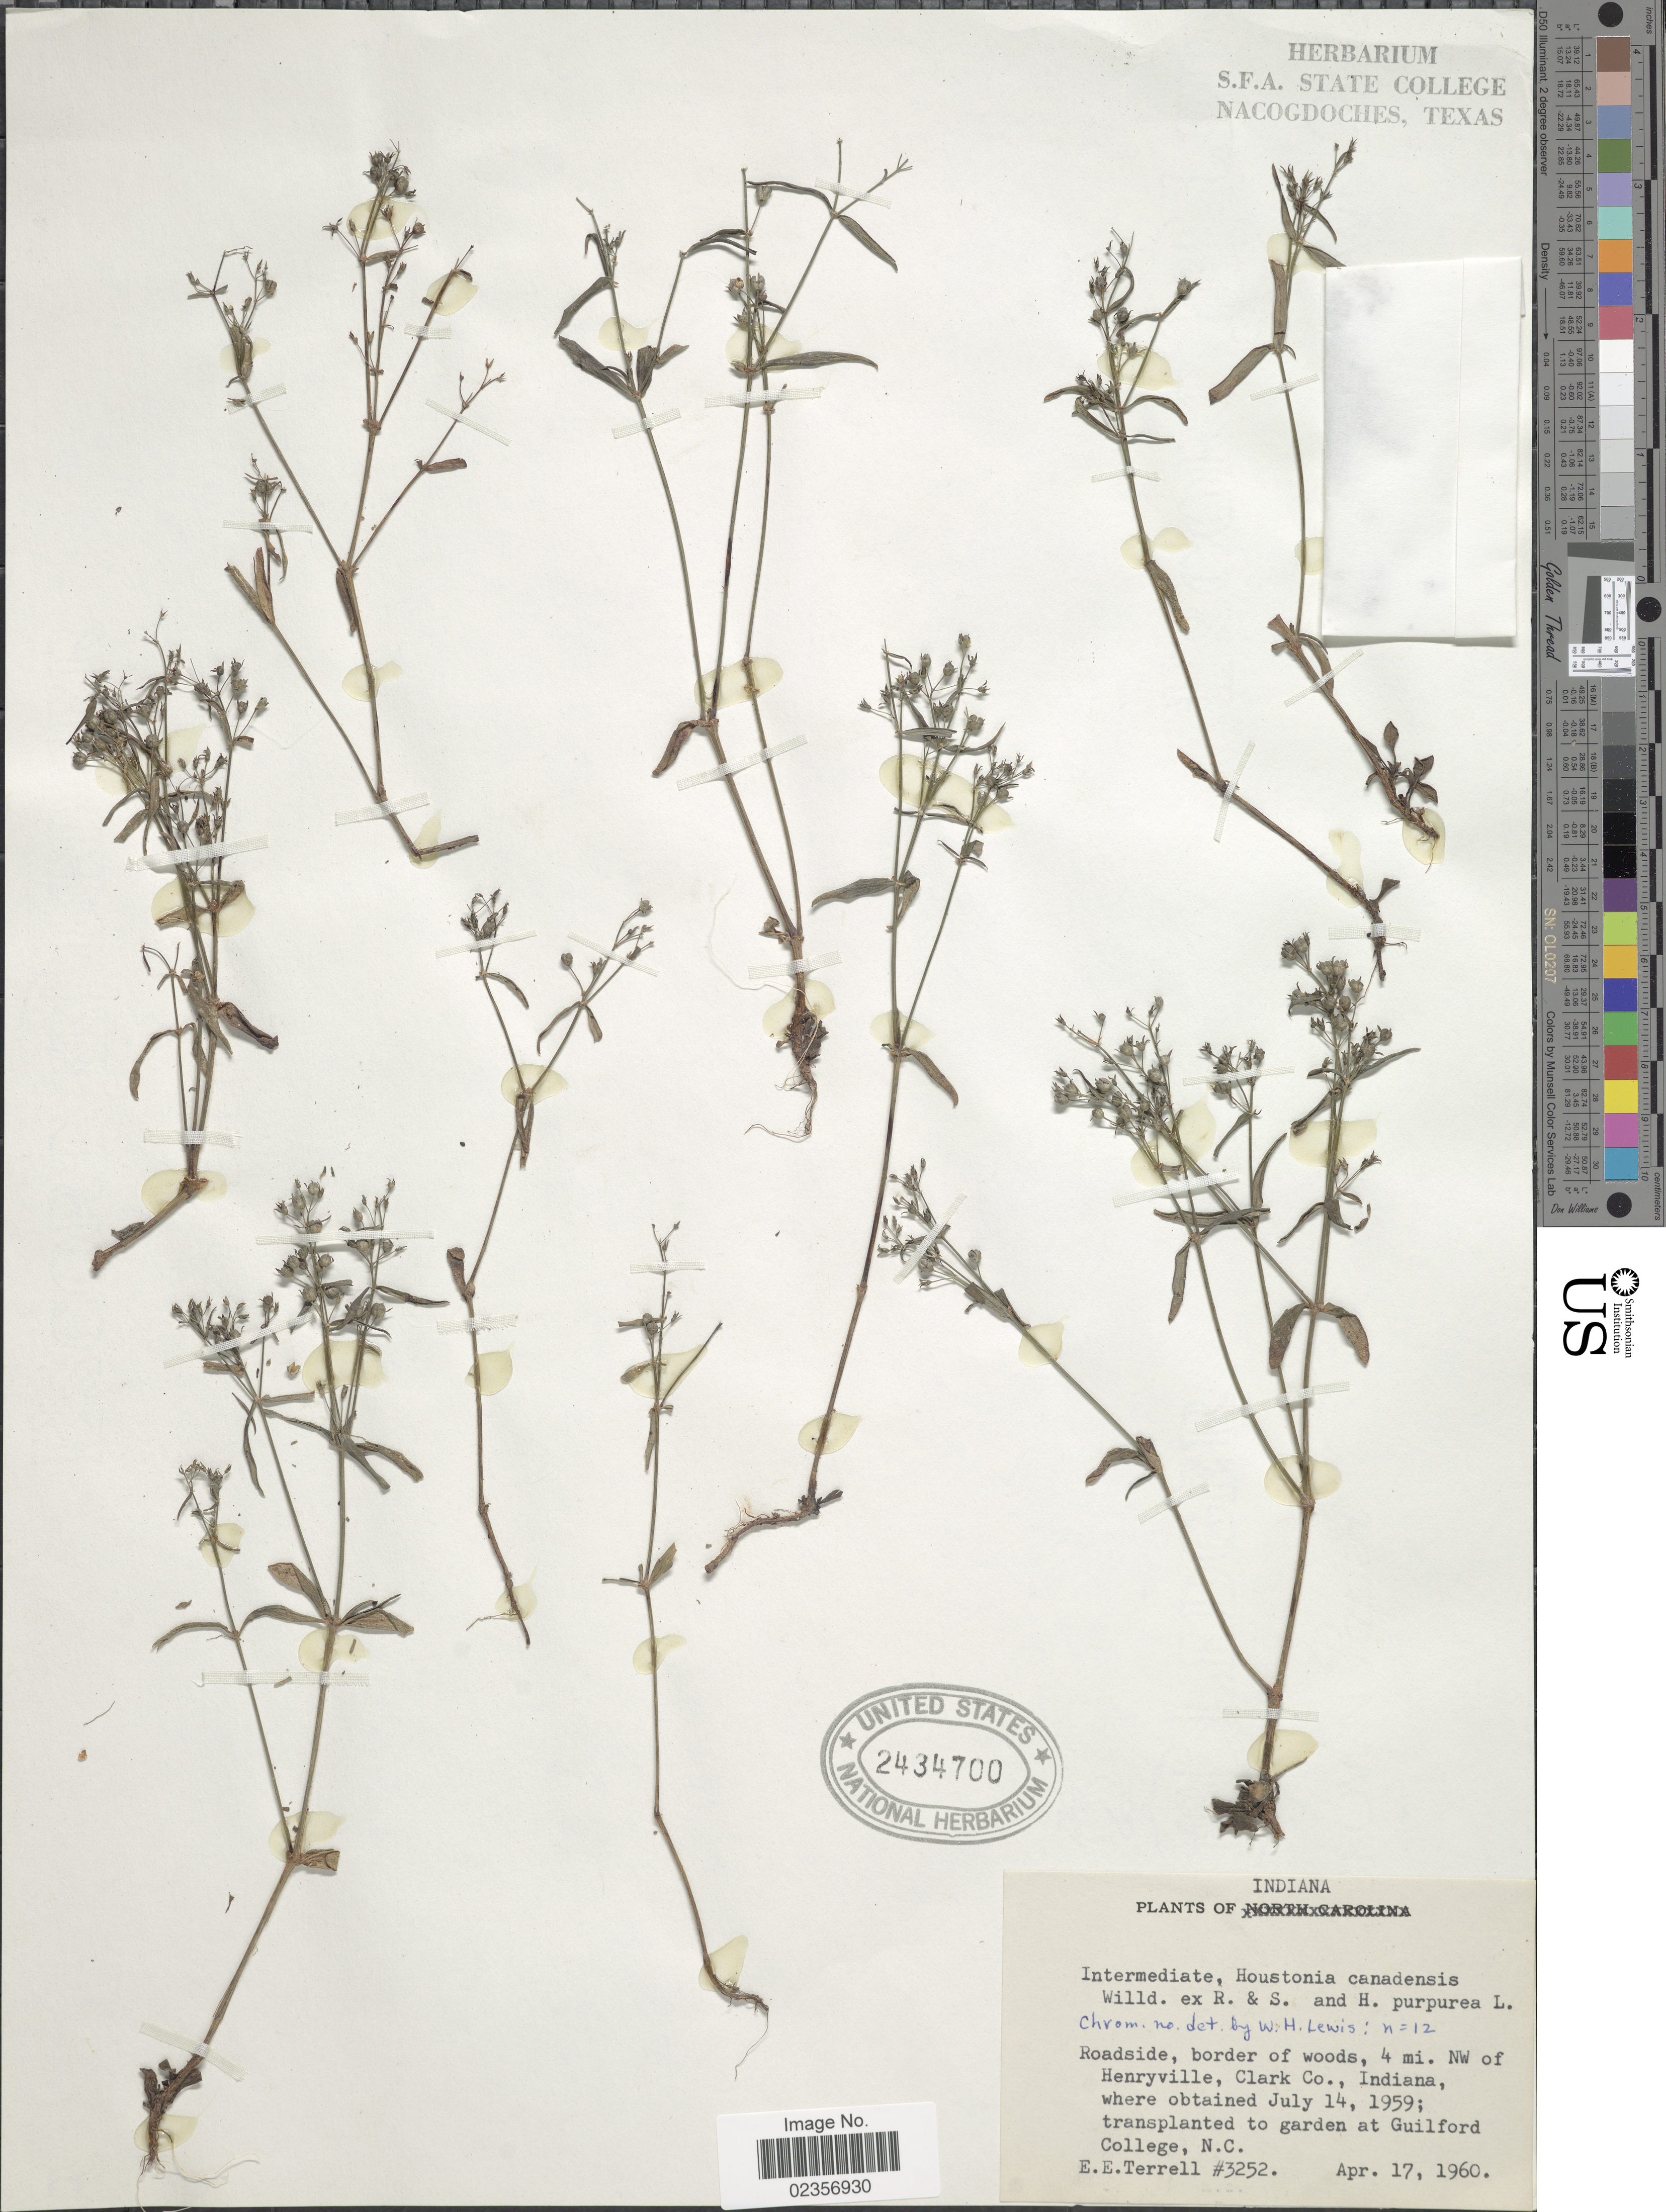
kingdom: Plantae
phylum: Tracheophyta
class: Magnoliopsida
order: Gentianales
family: Rubiaceae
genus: Houstonia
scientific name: Houstonia canadensis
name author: Willd.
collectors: E. E. Terrell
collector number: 3252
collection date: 1960-04-17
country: United States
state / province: North Carolina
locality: Roadside, border of woods, 4 mi. NW of Henryville, Clark Co., Indiana, where obtained July 14, 1959; transplanted to garden at Guilford College, N.C.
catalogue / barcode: US 2434700